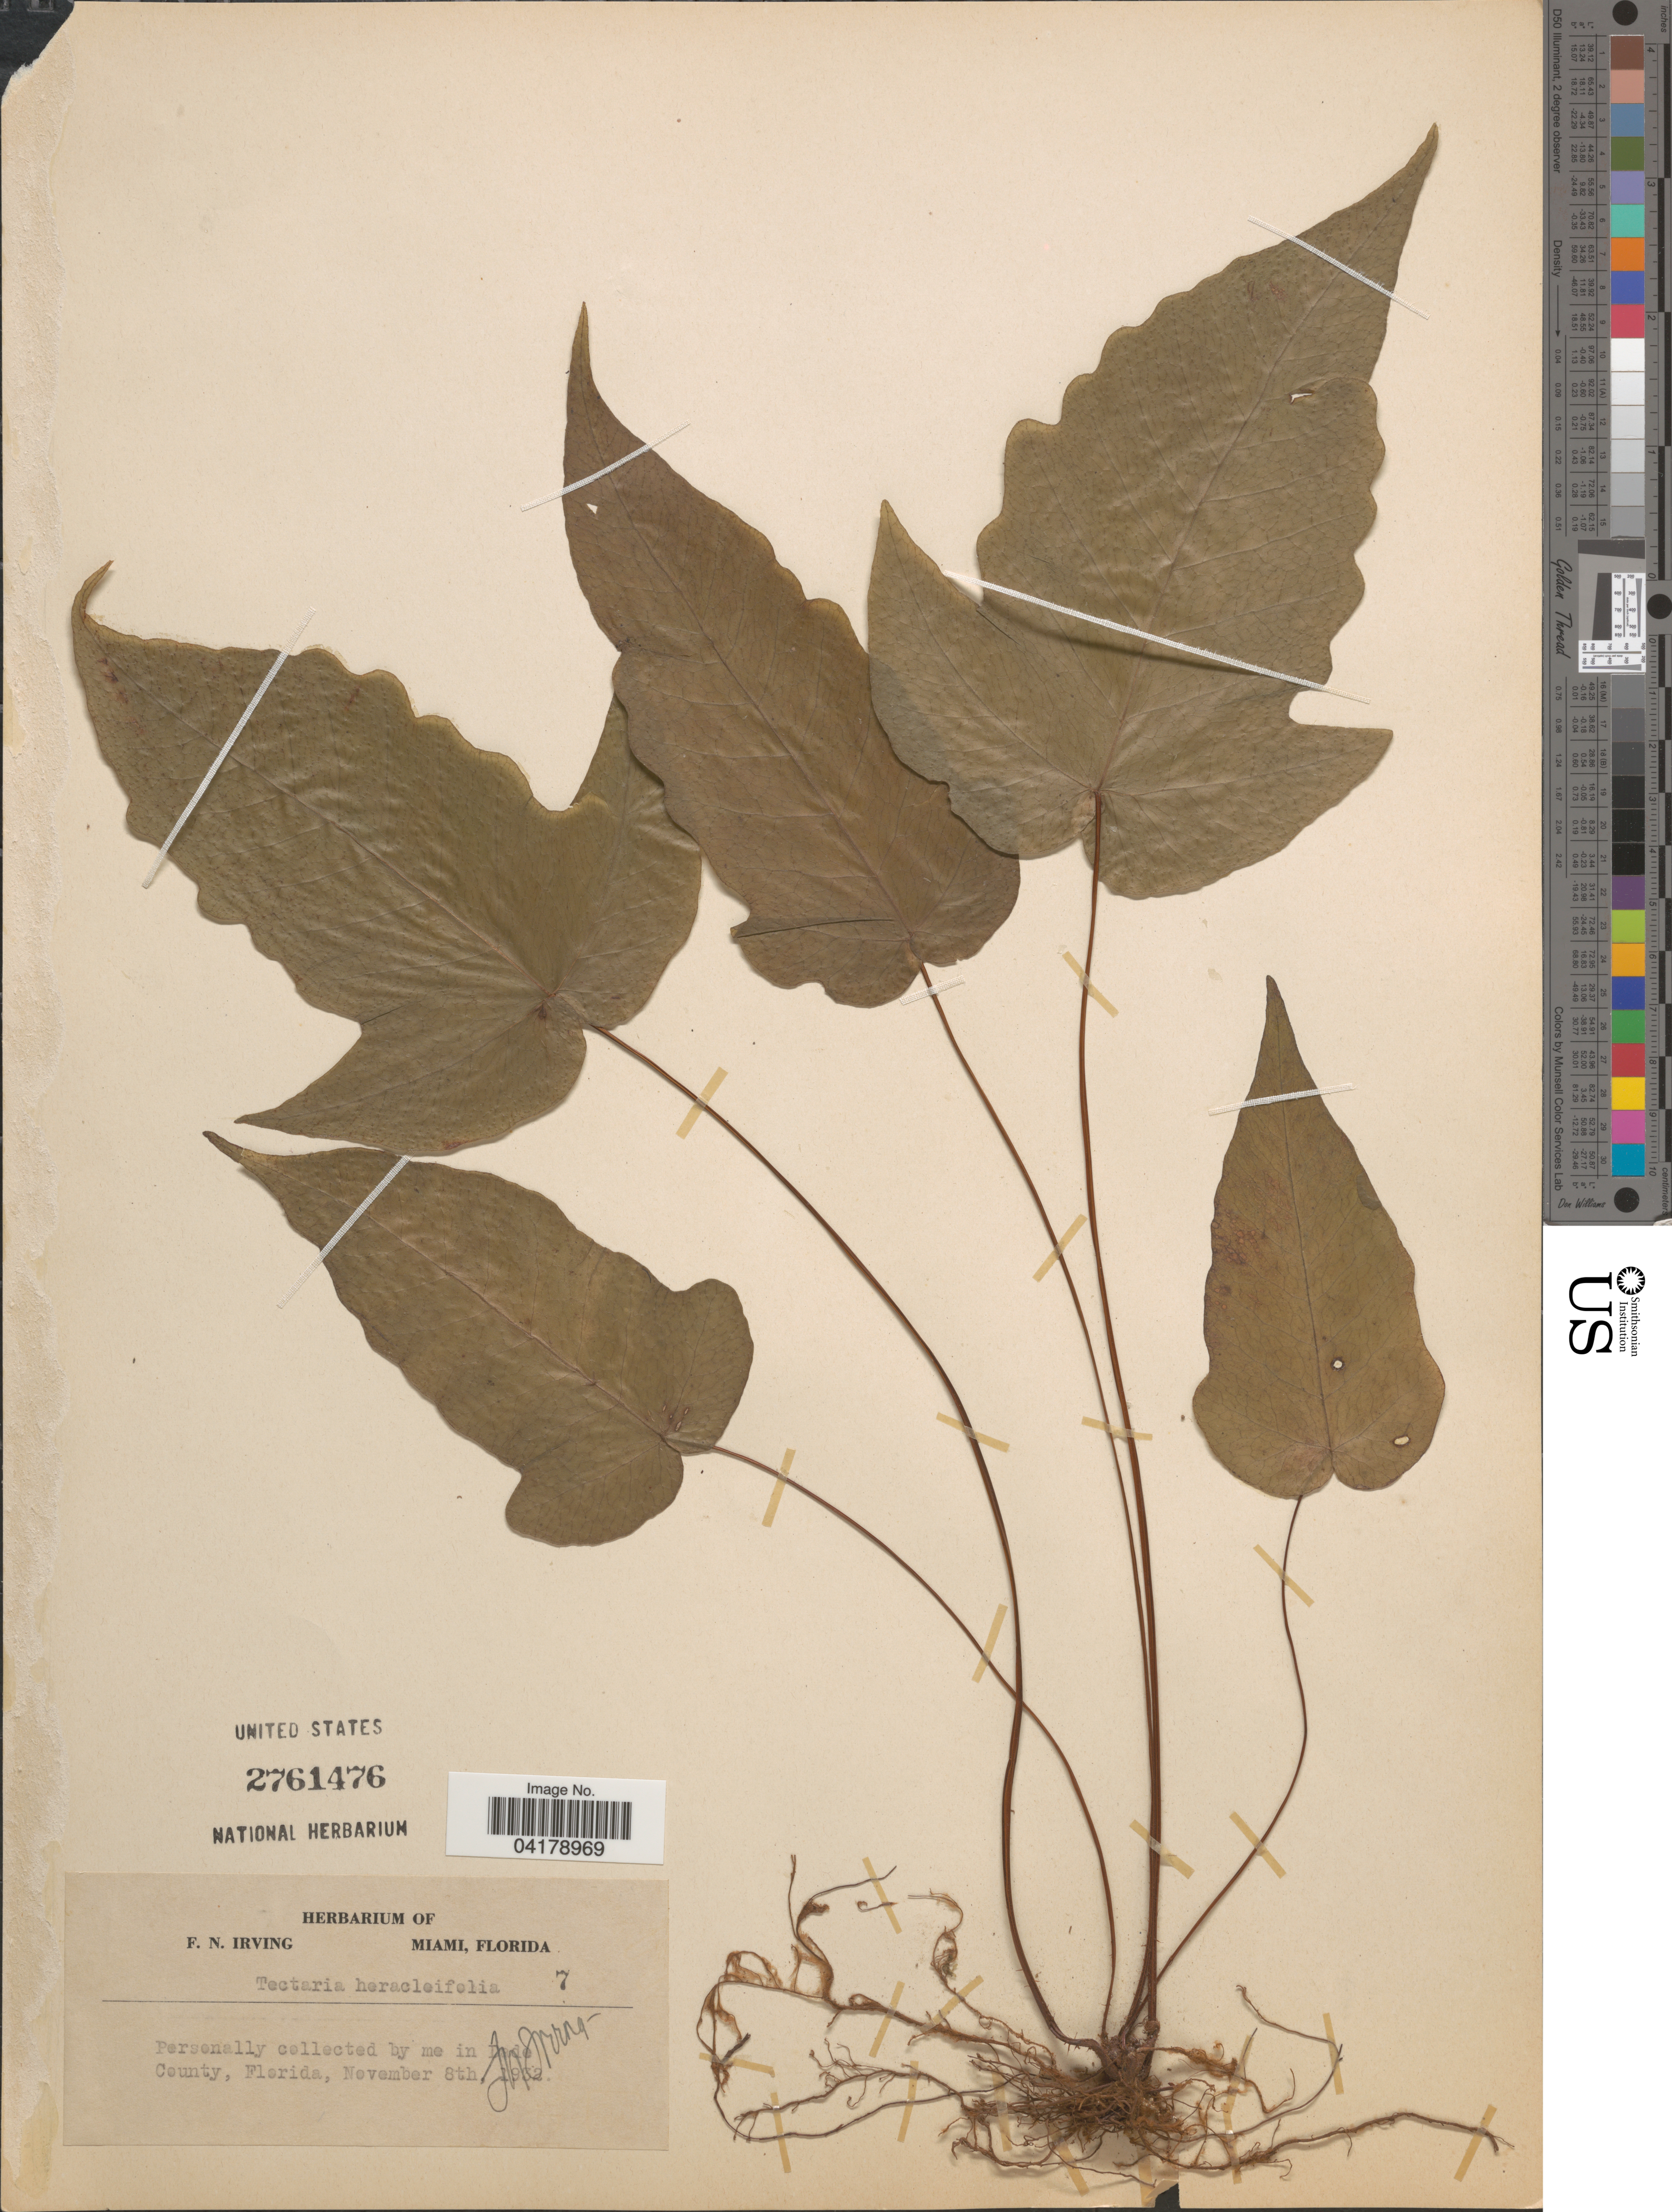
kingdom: Plantae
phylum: Tracheophyta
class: Polypodiopsida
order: Polypodiales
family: Tectariaceae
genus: Tectaria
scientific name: Tectaria heracleifolia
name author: (Willd.) Underw.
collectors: F. Irving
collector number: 7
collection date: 1932-11-08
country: United States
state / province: Florida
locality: Dade County.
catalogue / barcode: US 2761476